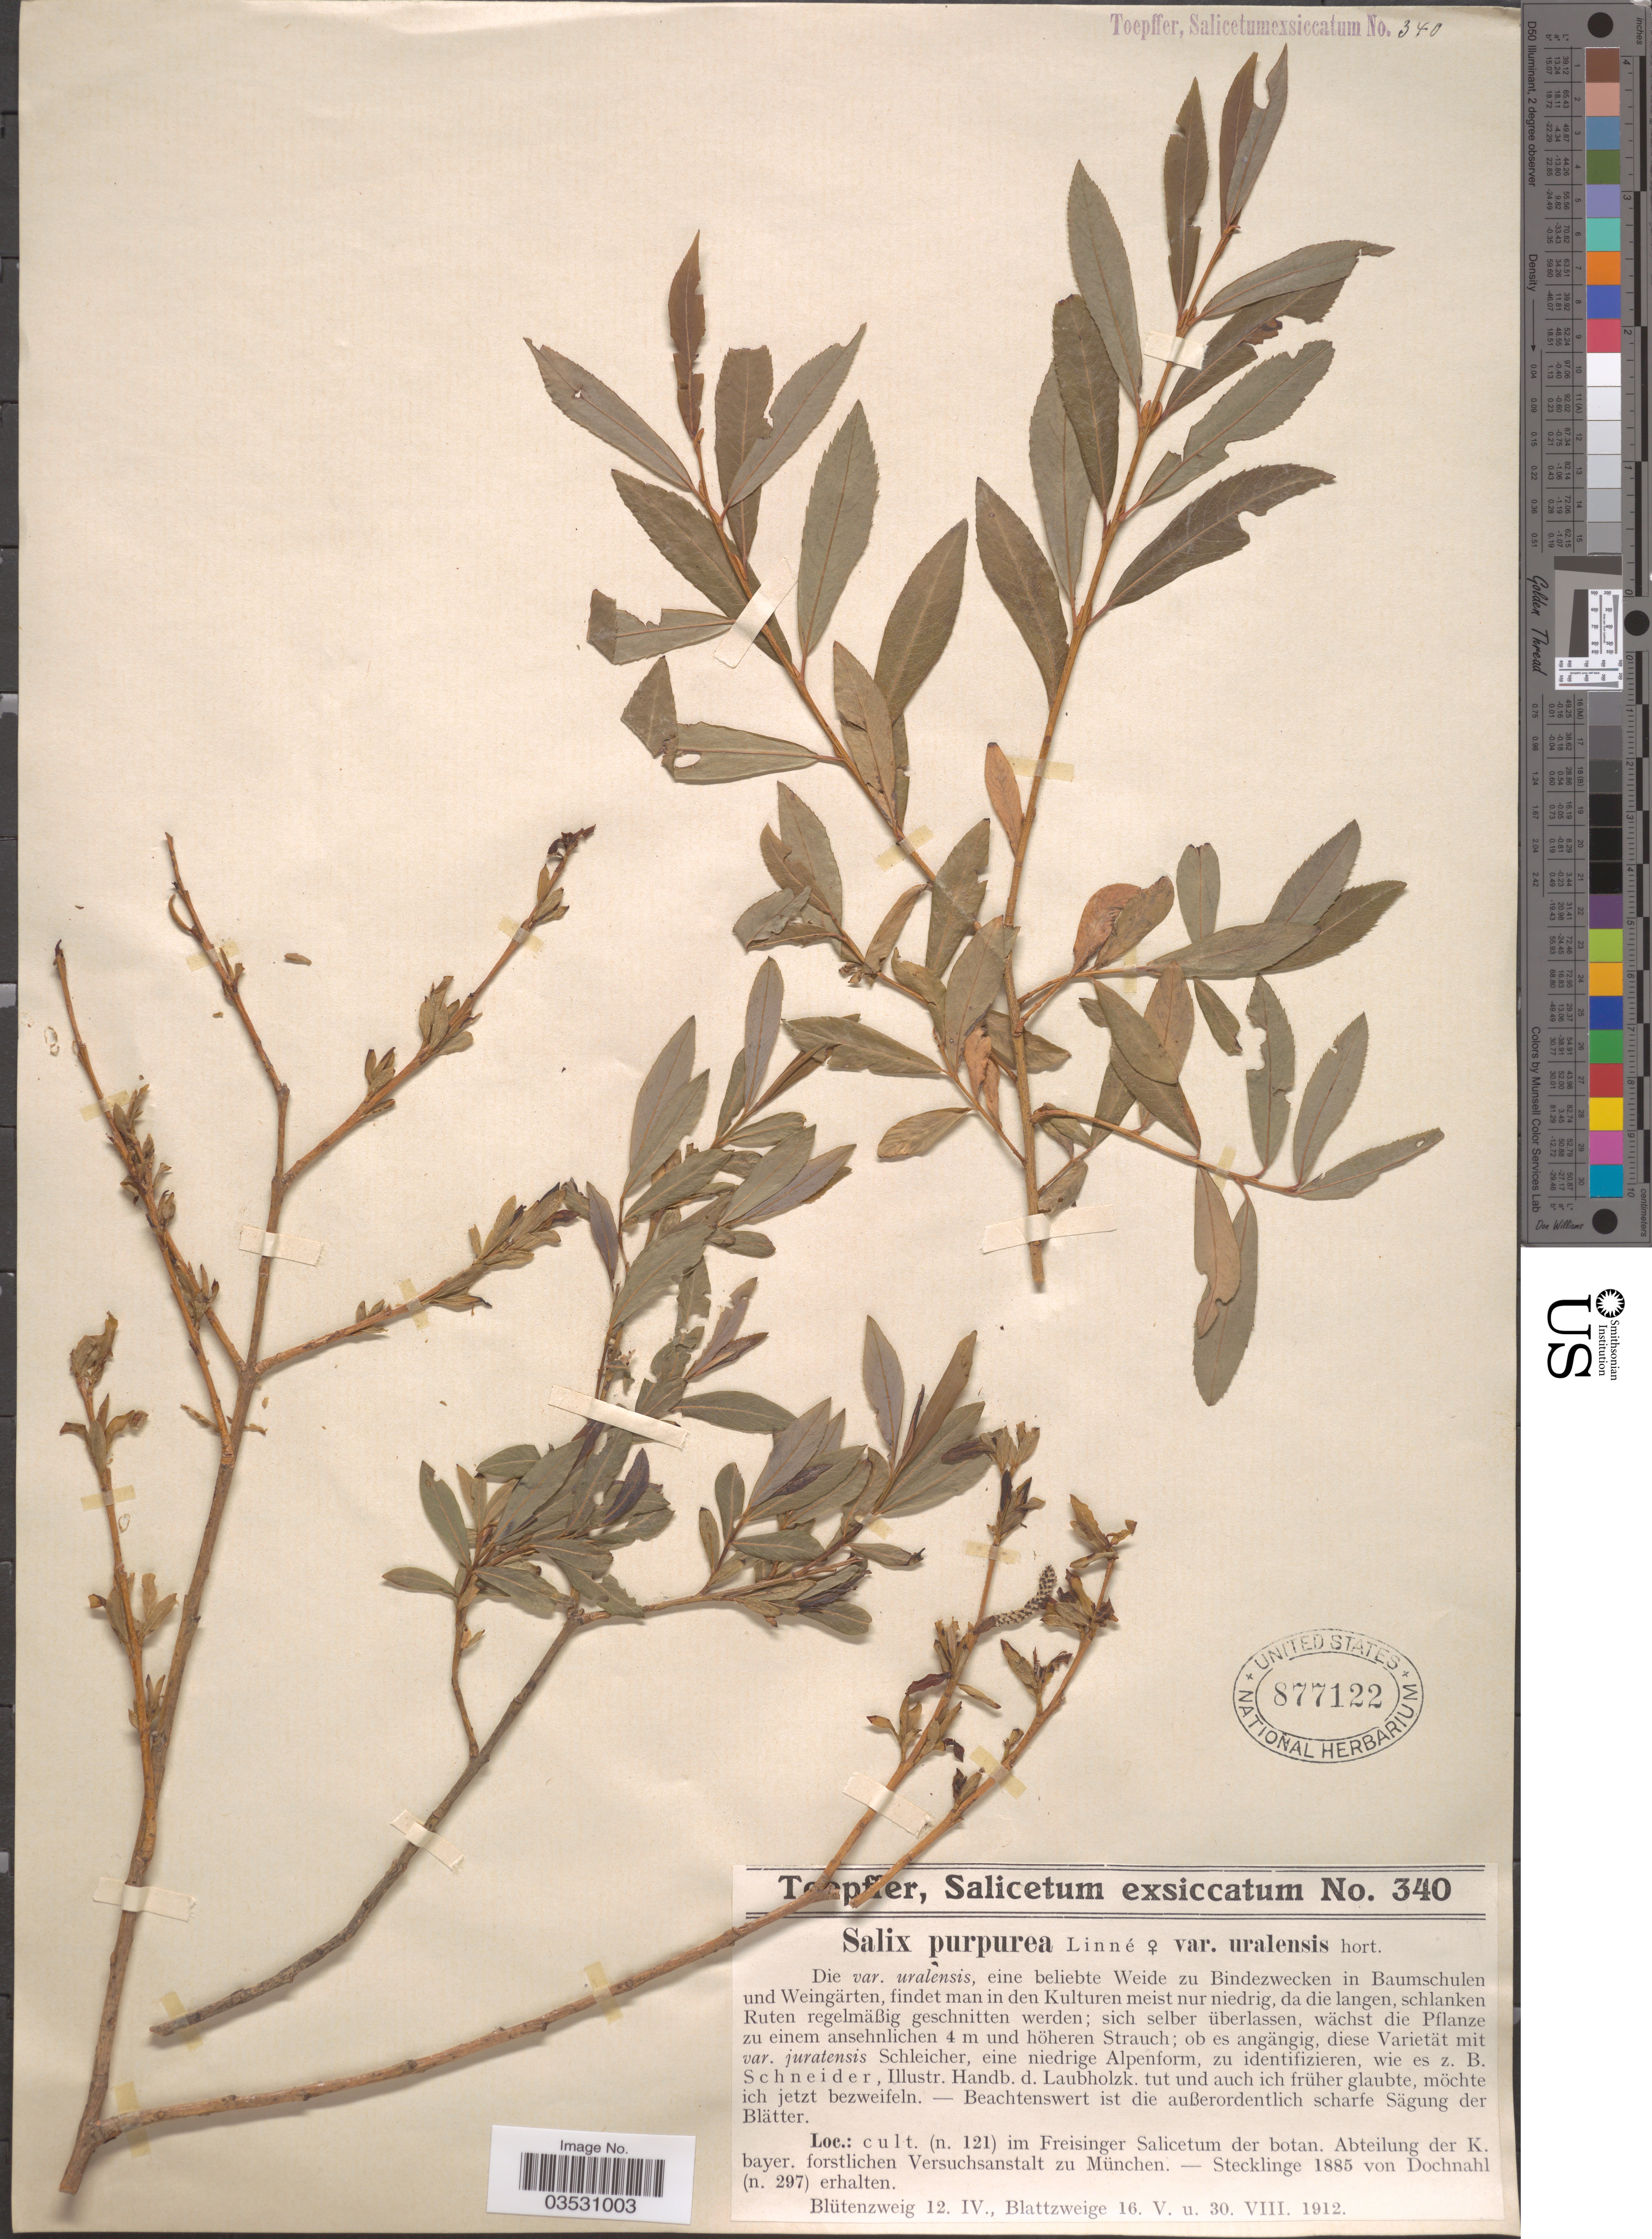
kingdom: Plantae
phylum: Tracheophyta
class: Magnoliopsida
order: Malpighiales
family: Salicaceae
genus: Salix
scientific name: Salix purpurea var. uralensis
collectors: A. Toepffer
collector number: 340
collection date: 1912-04-12/1912-08-30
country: Germany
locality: Im Freisinger Salicetum der botan. Abteilung der K. bayer. forstlichen Versuchsanstalt zu München.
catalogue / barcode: US 877122